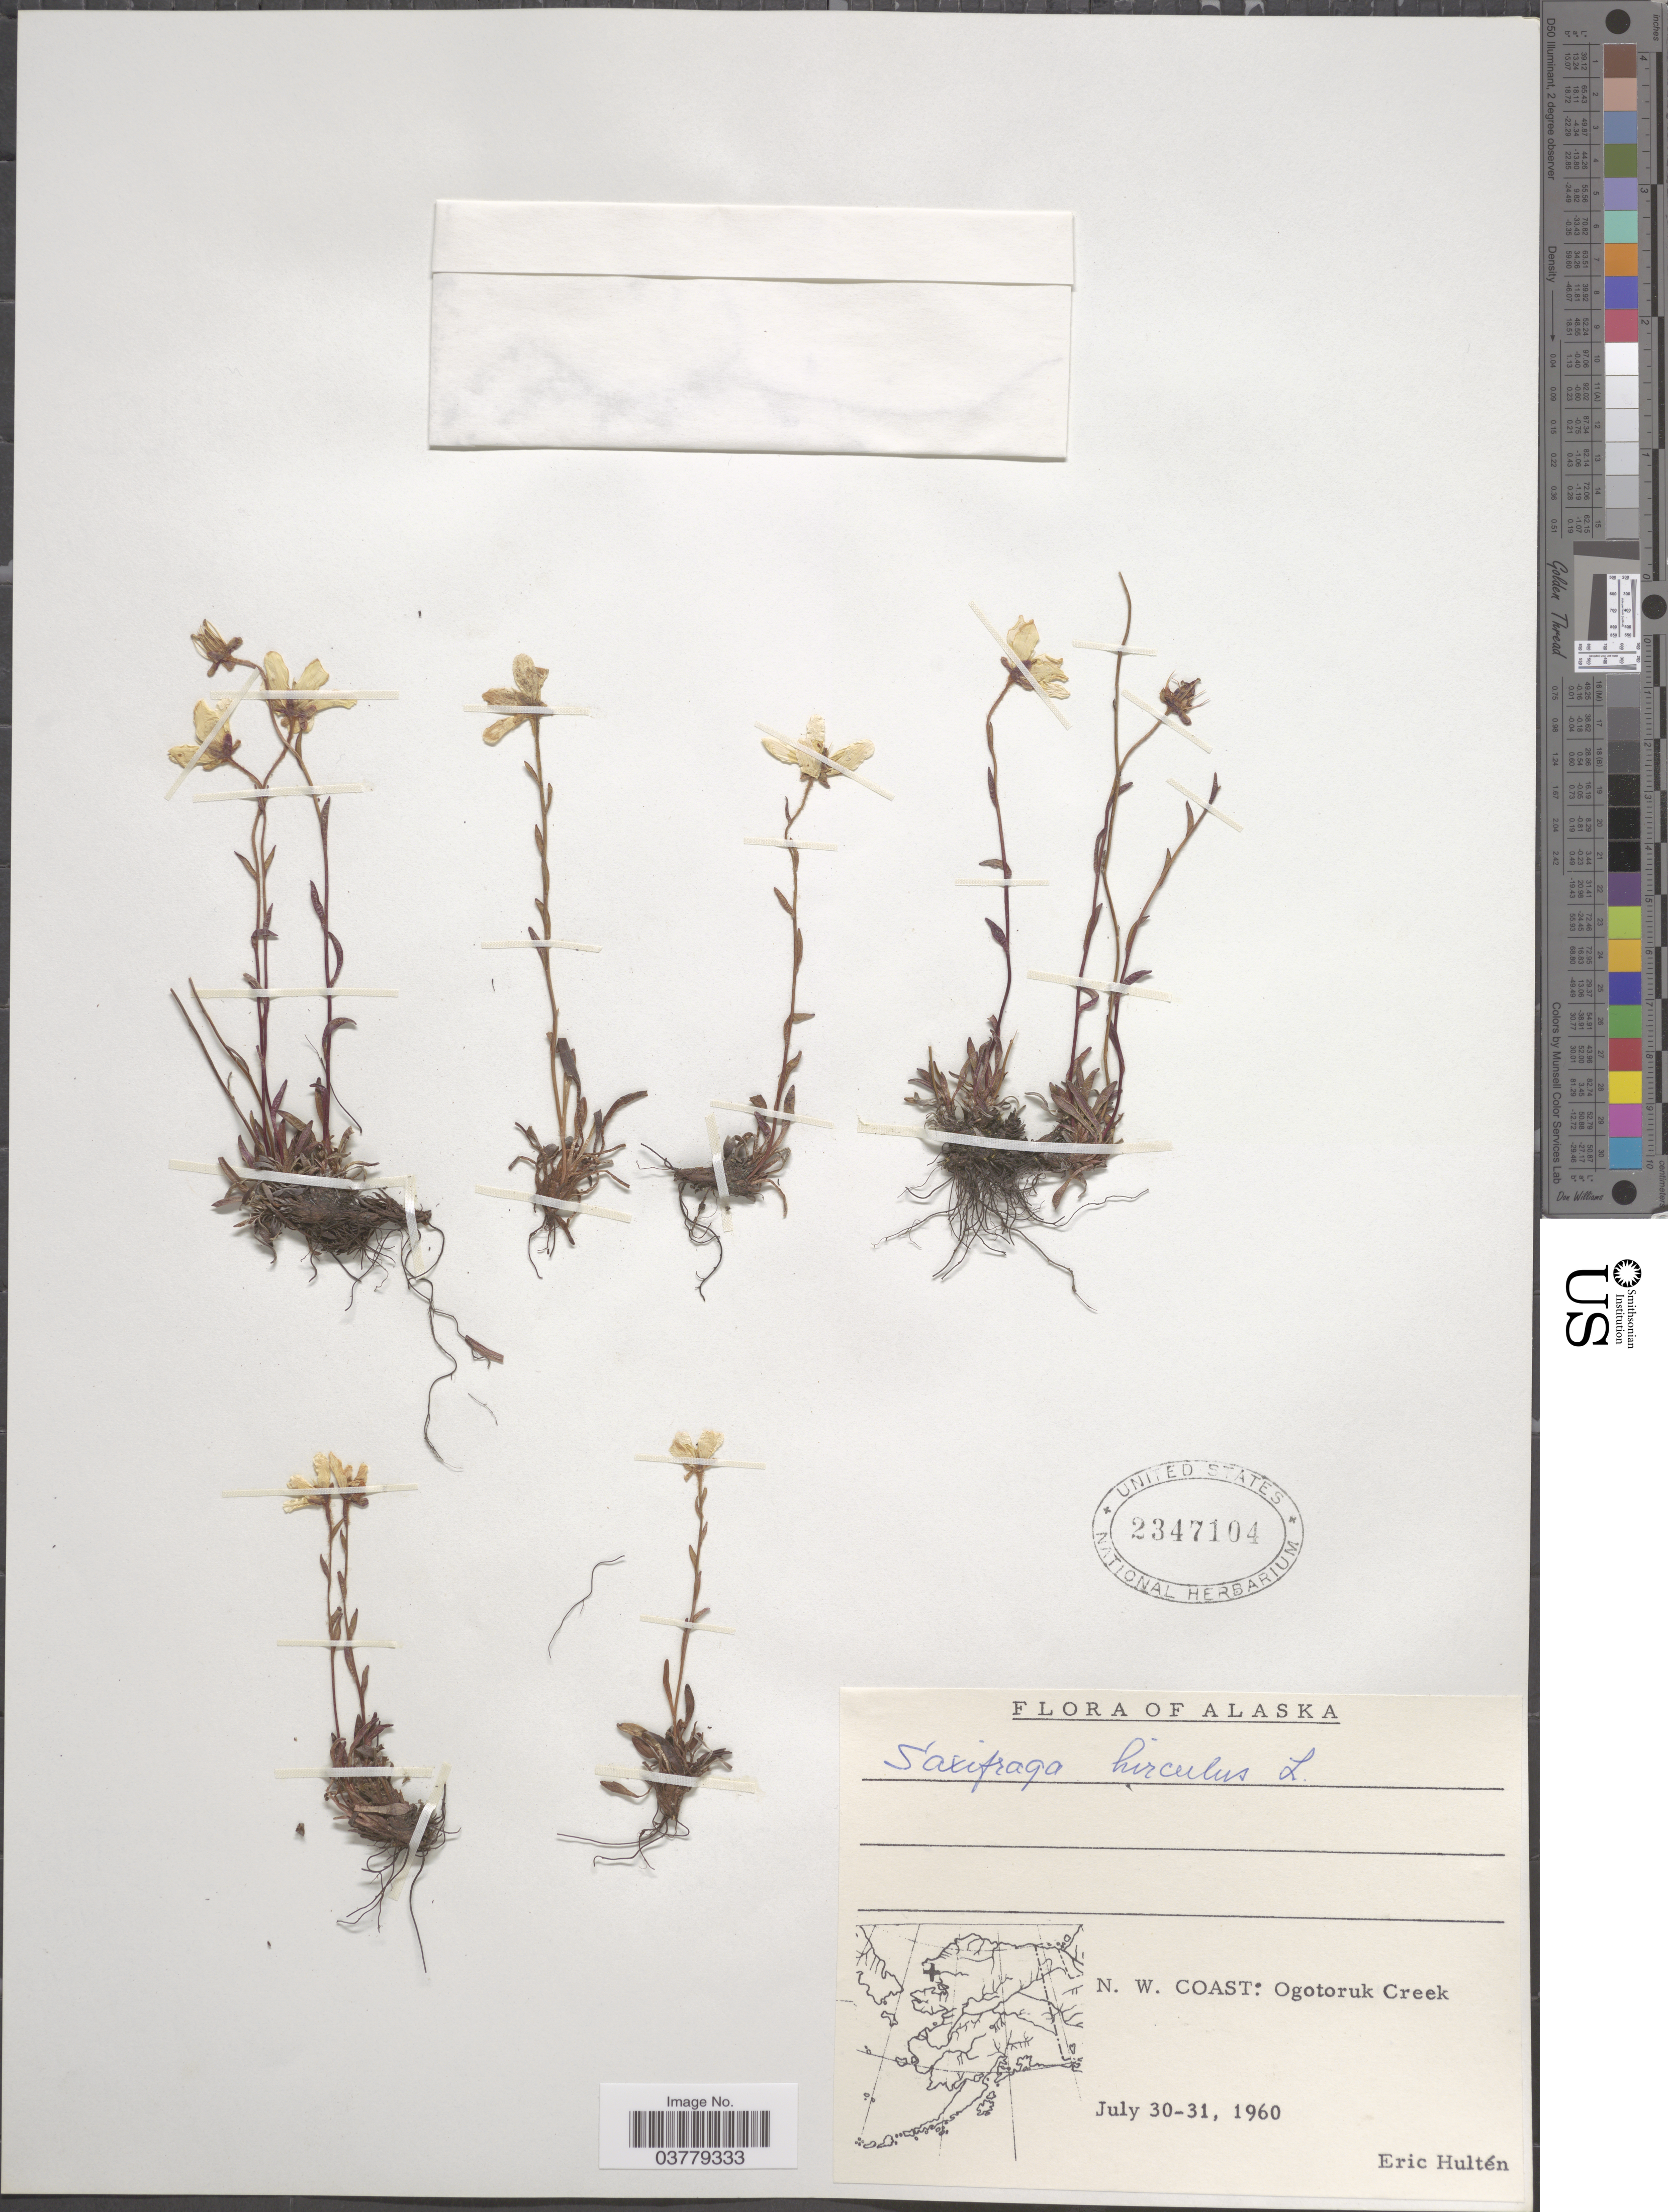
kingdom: Plantae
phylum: Tracheophyta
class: Magnoliopsida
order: Saxifragales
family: Saxifragaceae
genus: Saxifraga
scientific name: Saxifraga hirculus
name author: L.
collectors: E. G. Hultén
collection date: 1960-07-30/1960-07-31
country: United States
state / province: Alaska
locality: N.W. Coast: Ogotoruk Creek.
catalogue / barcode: US 2347104